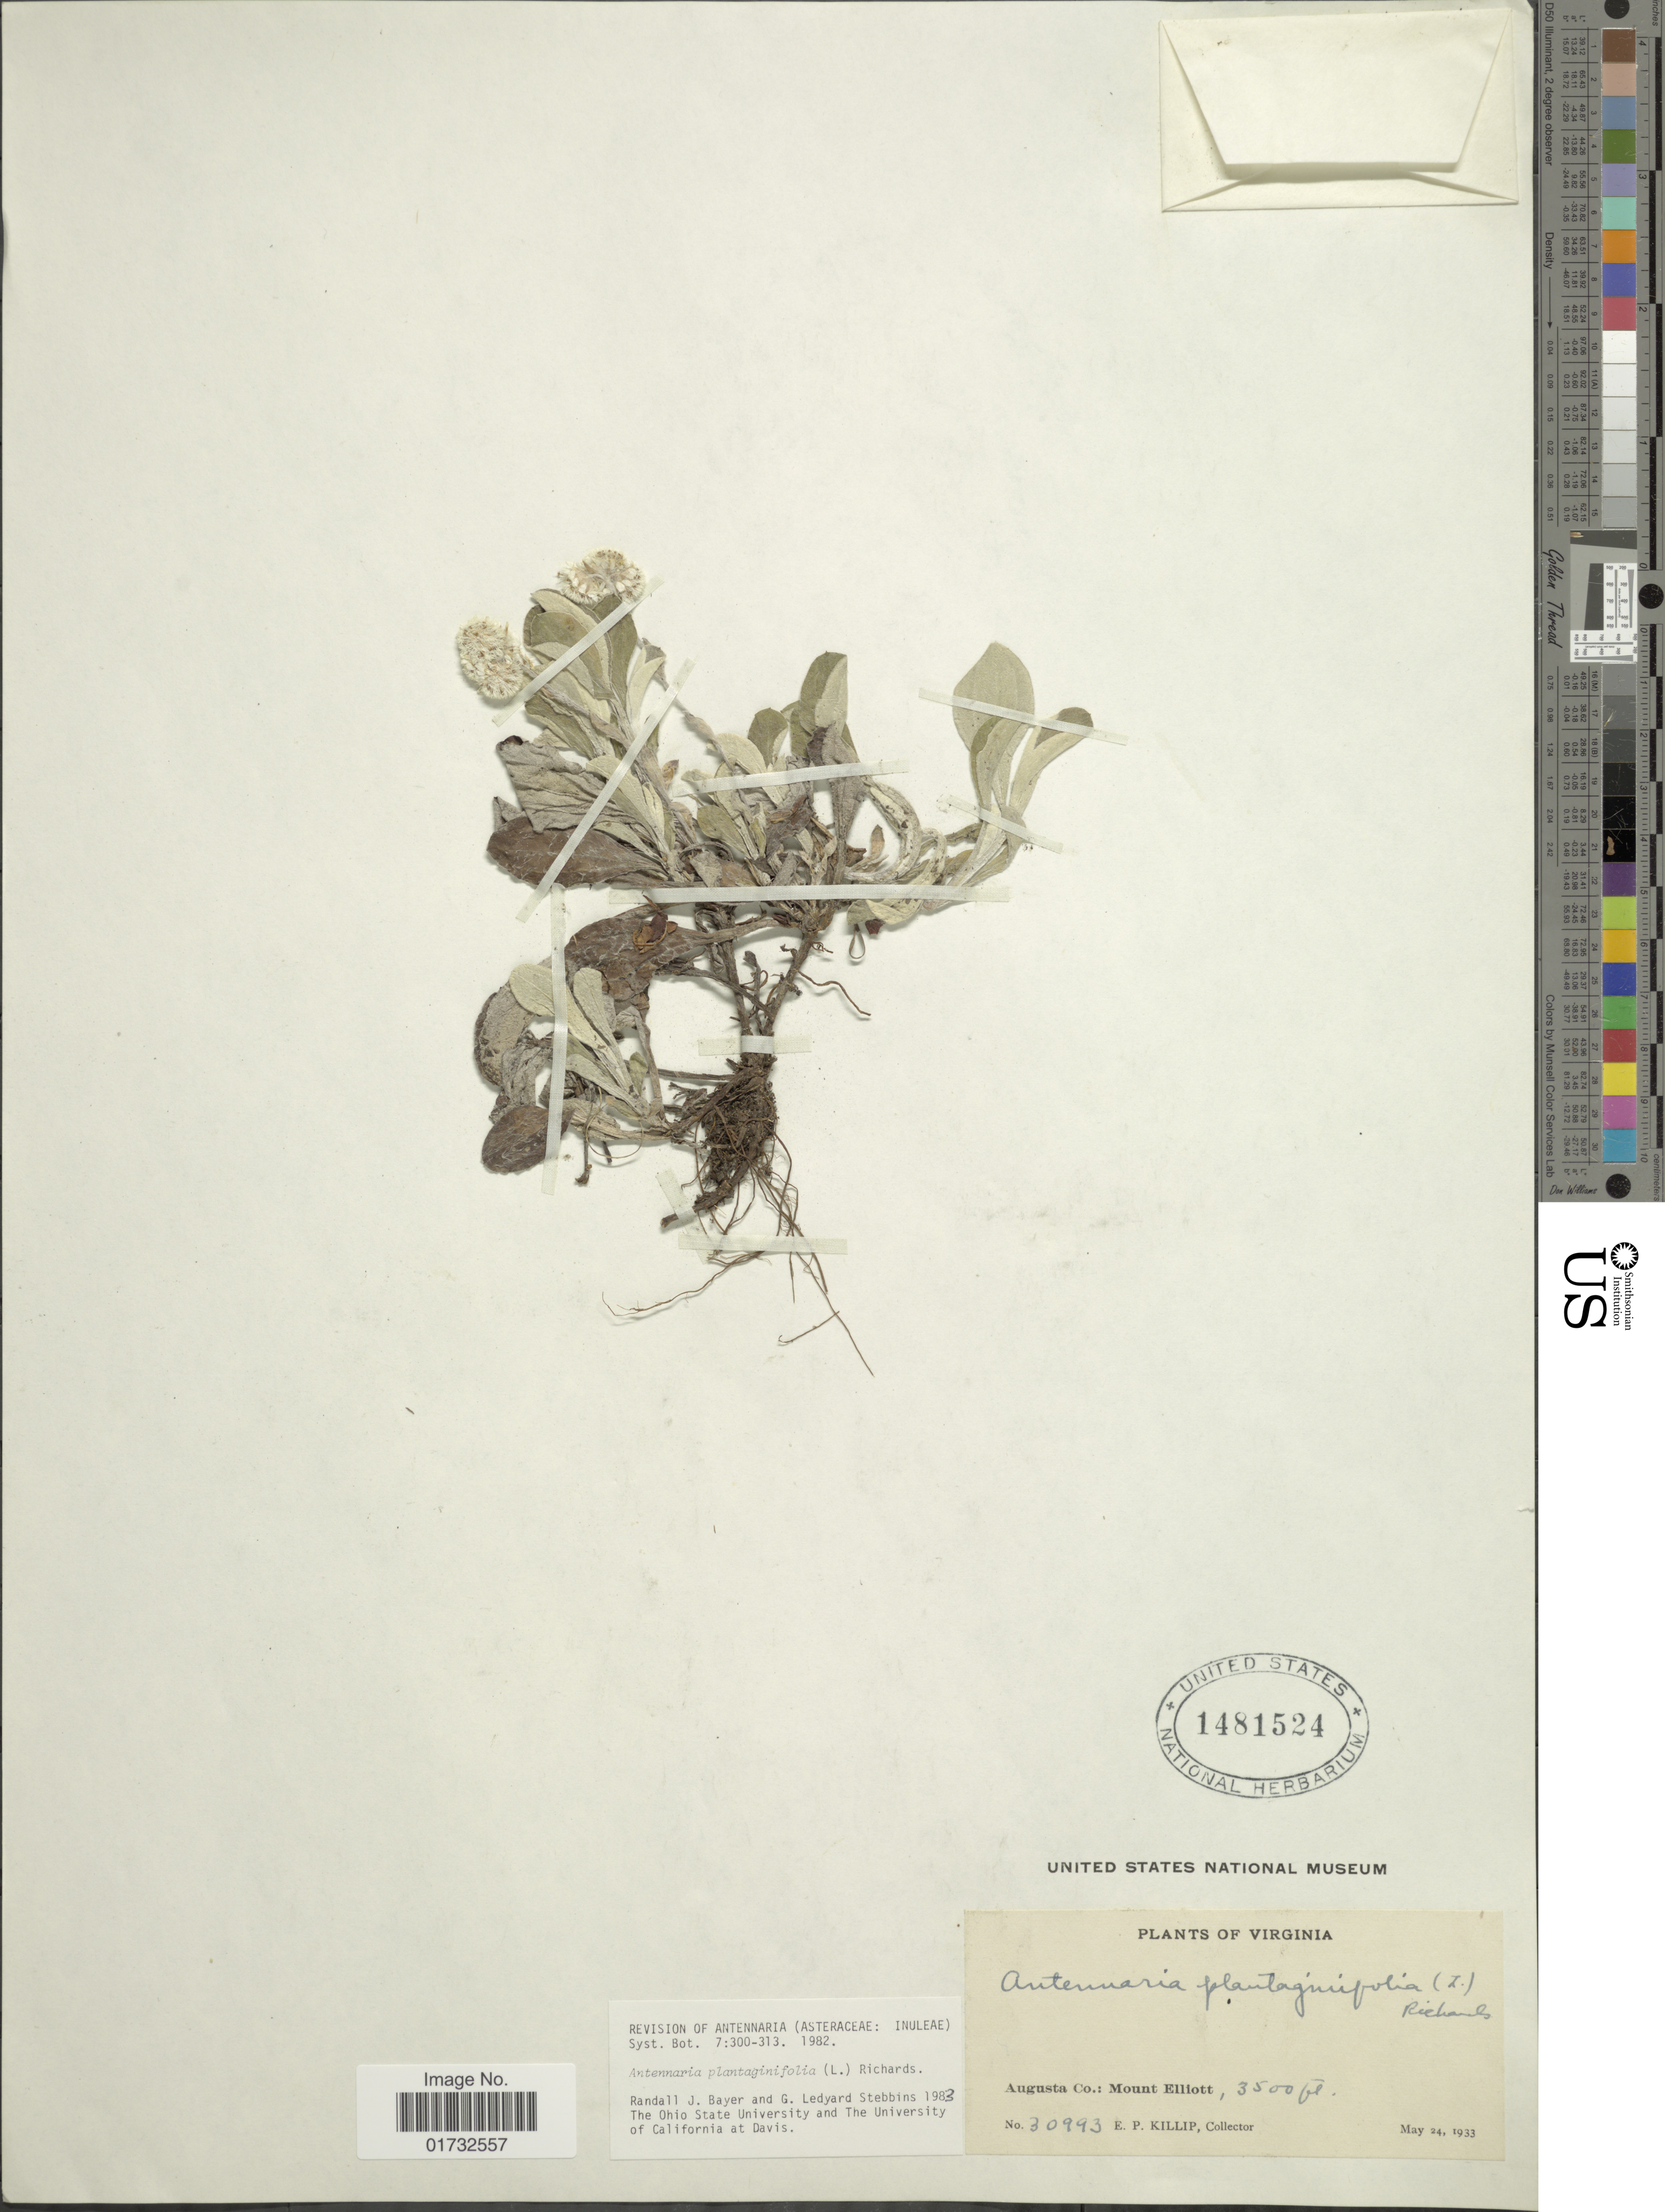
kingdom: Plantae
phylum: Tracheophyta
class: Magnoliopsida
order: Asterales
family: Asteraceae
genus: Antennaria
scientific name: Antennaria plantaginifolia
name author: (L.) Richardson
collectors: E. P. Killip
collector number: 30993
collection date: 1933-05-24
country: United States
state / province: Virginia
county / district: Augusta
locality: Augusta Co.: Mount Elliot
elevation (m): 1067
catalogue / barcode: US 1481524